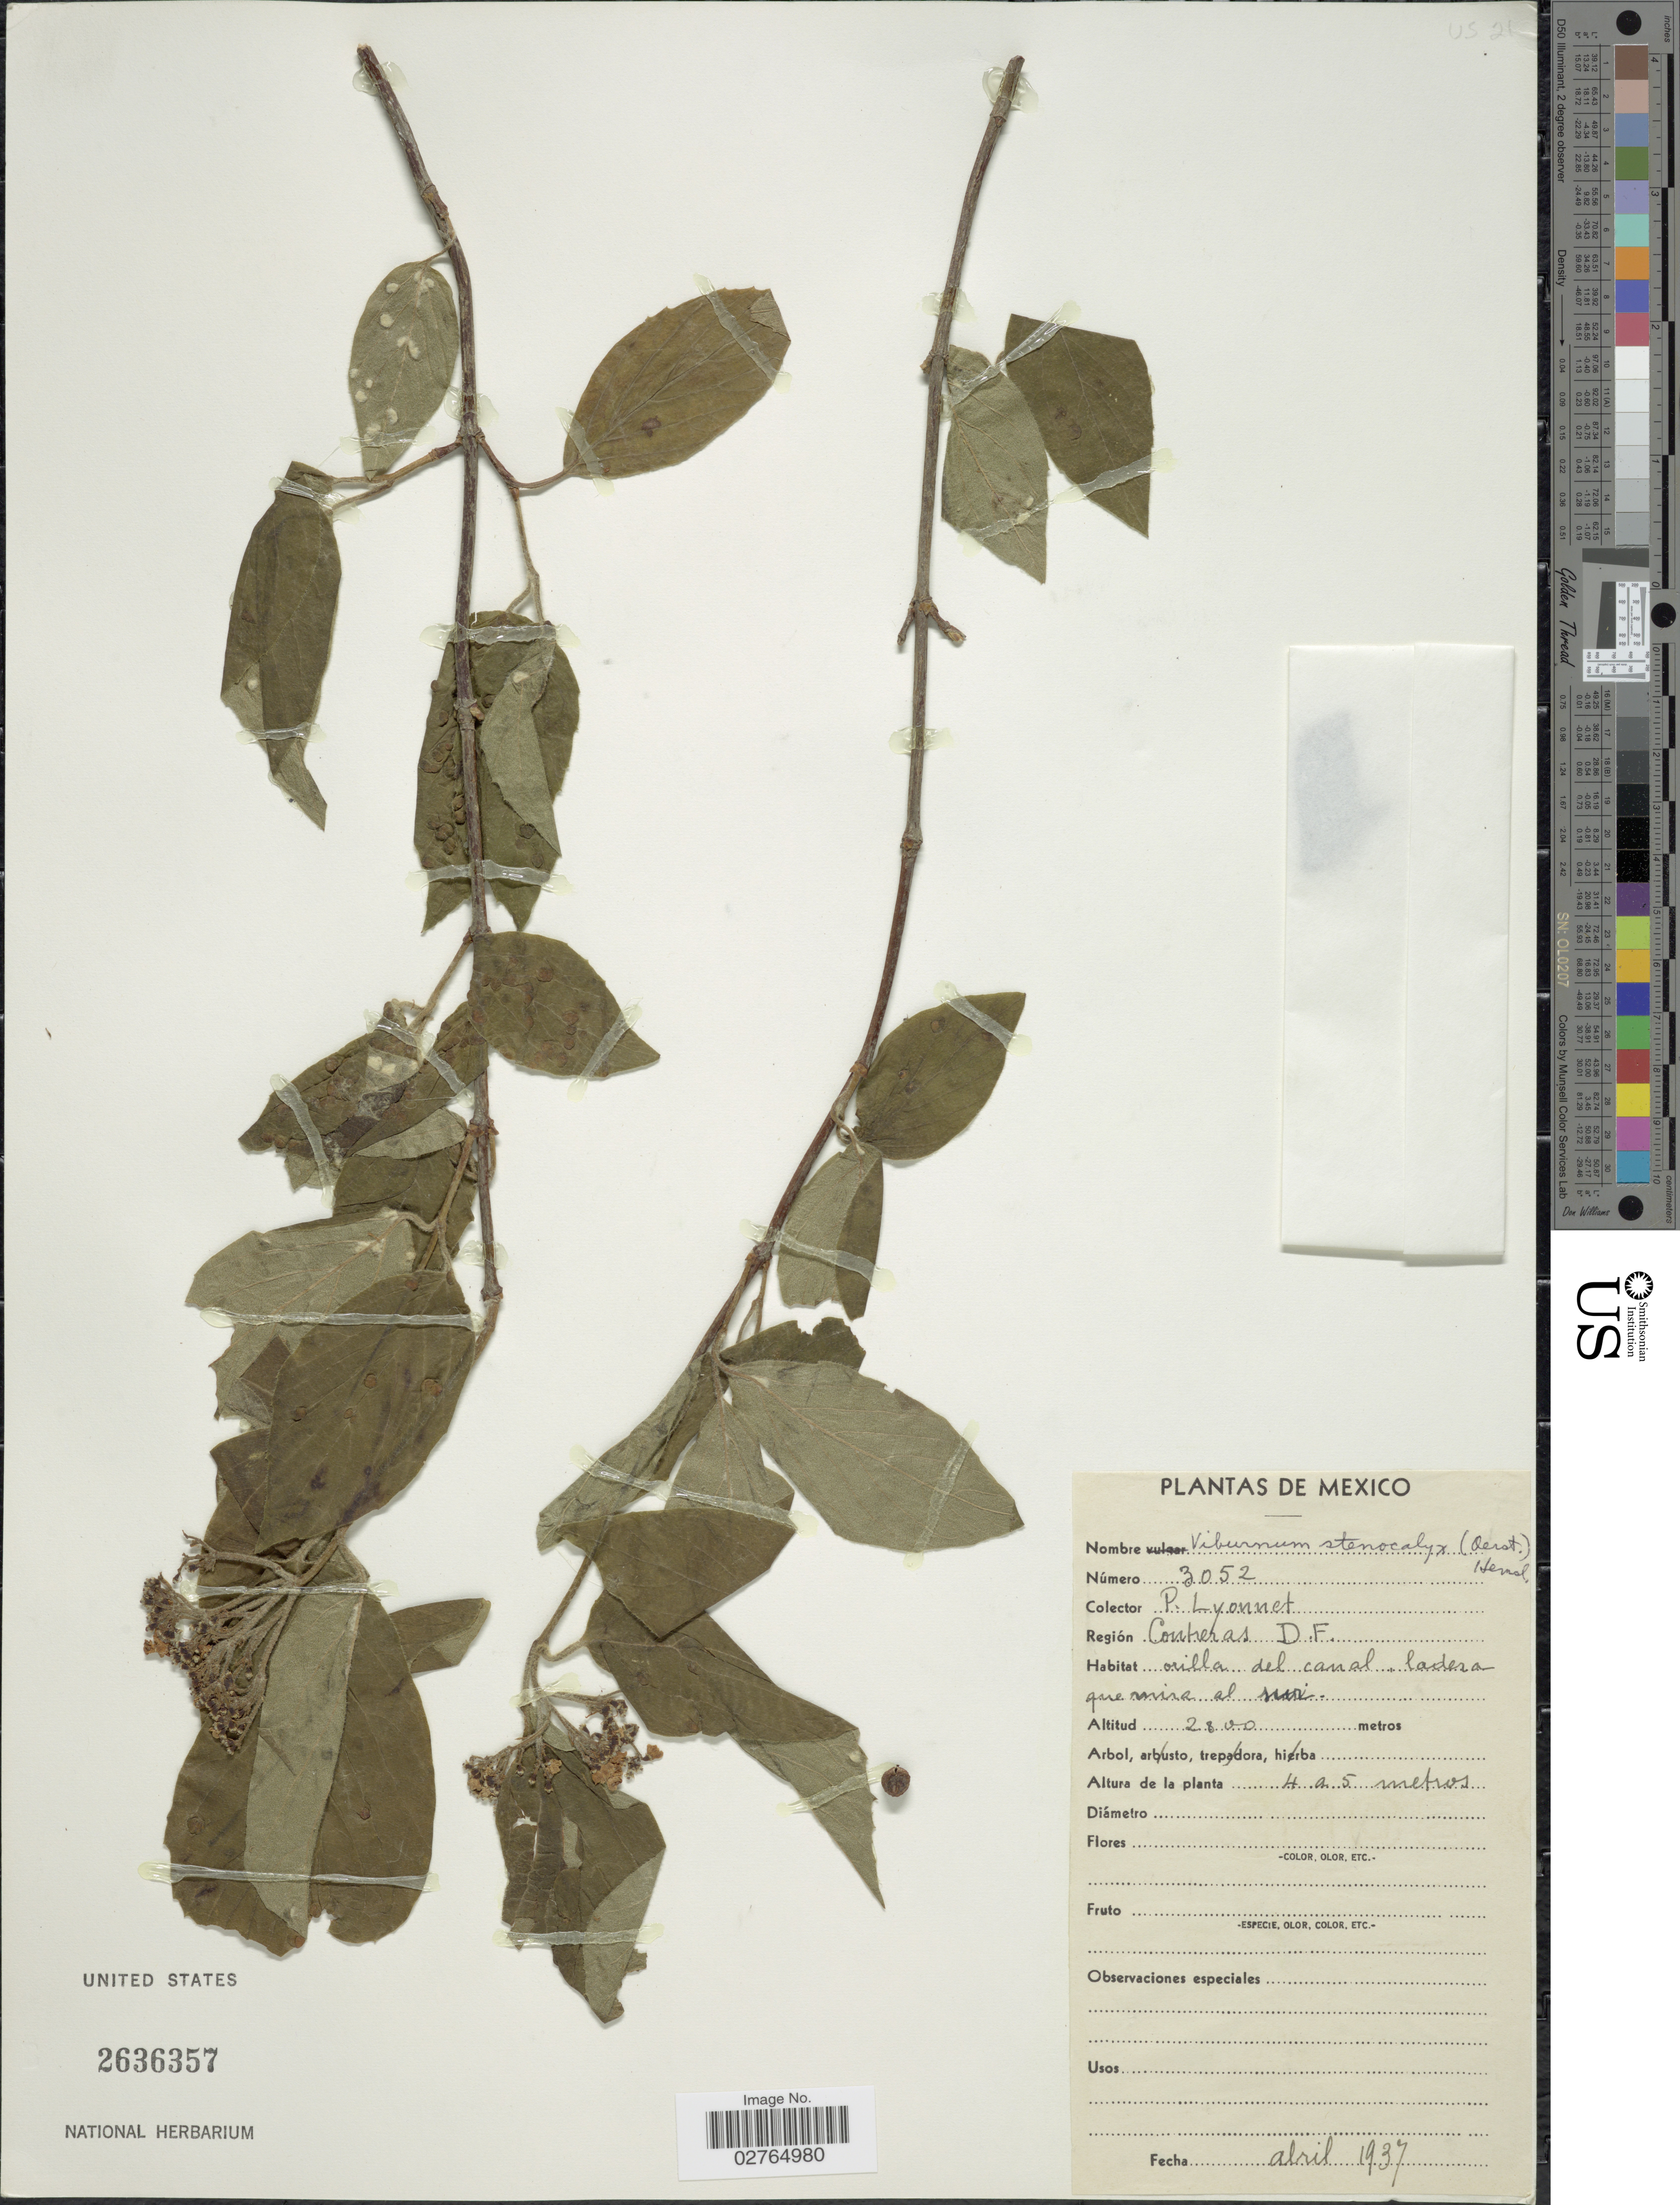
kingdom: Plantae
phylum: Tracheophyta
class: Magnoliopsida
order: Dipsacales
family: Viburnaceae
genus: Viburnum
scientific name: Viburnum stenocalyx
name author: (Oerst.) Hemsl.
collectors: P. Lyonnet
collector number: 3052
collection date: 1937-04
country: Mexico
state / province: Distrito Federal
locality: Región Contreras.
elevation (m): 2800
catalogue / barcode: US 2636357